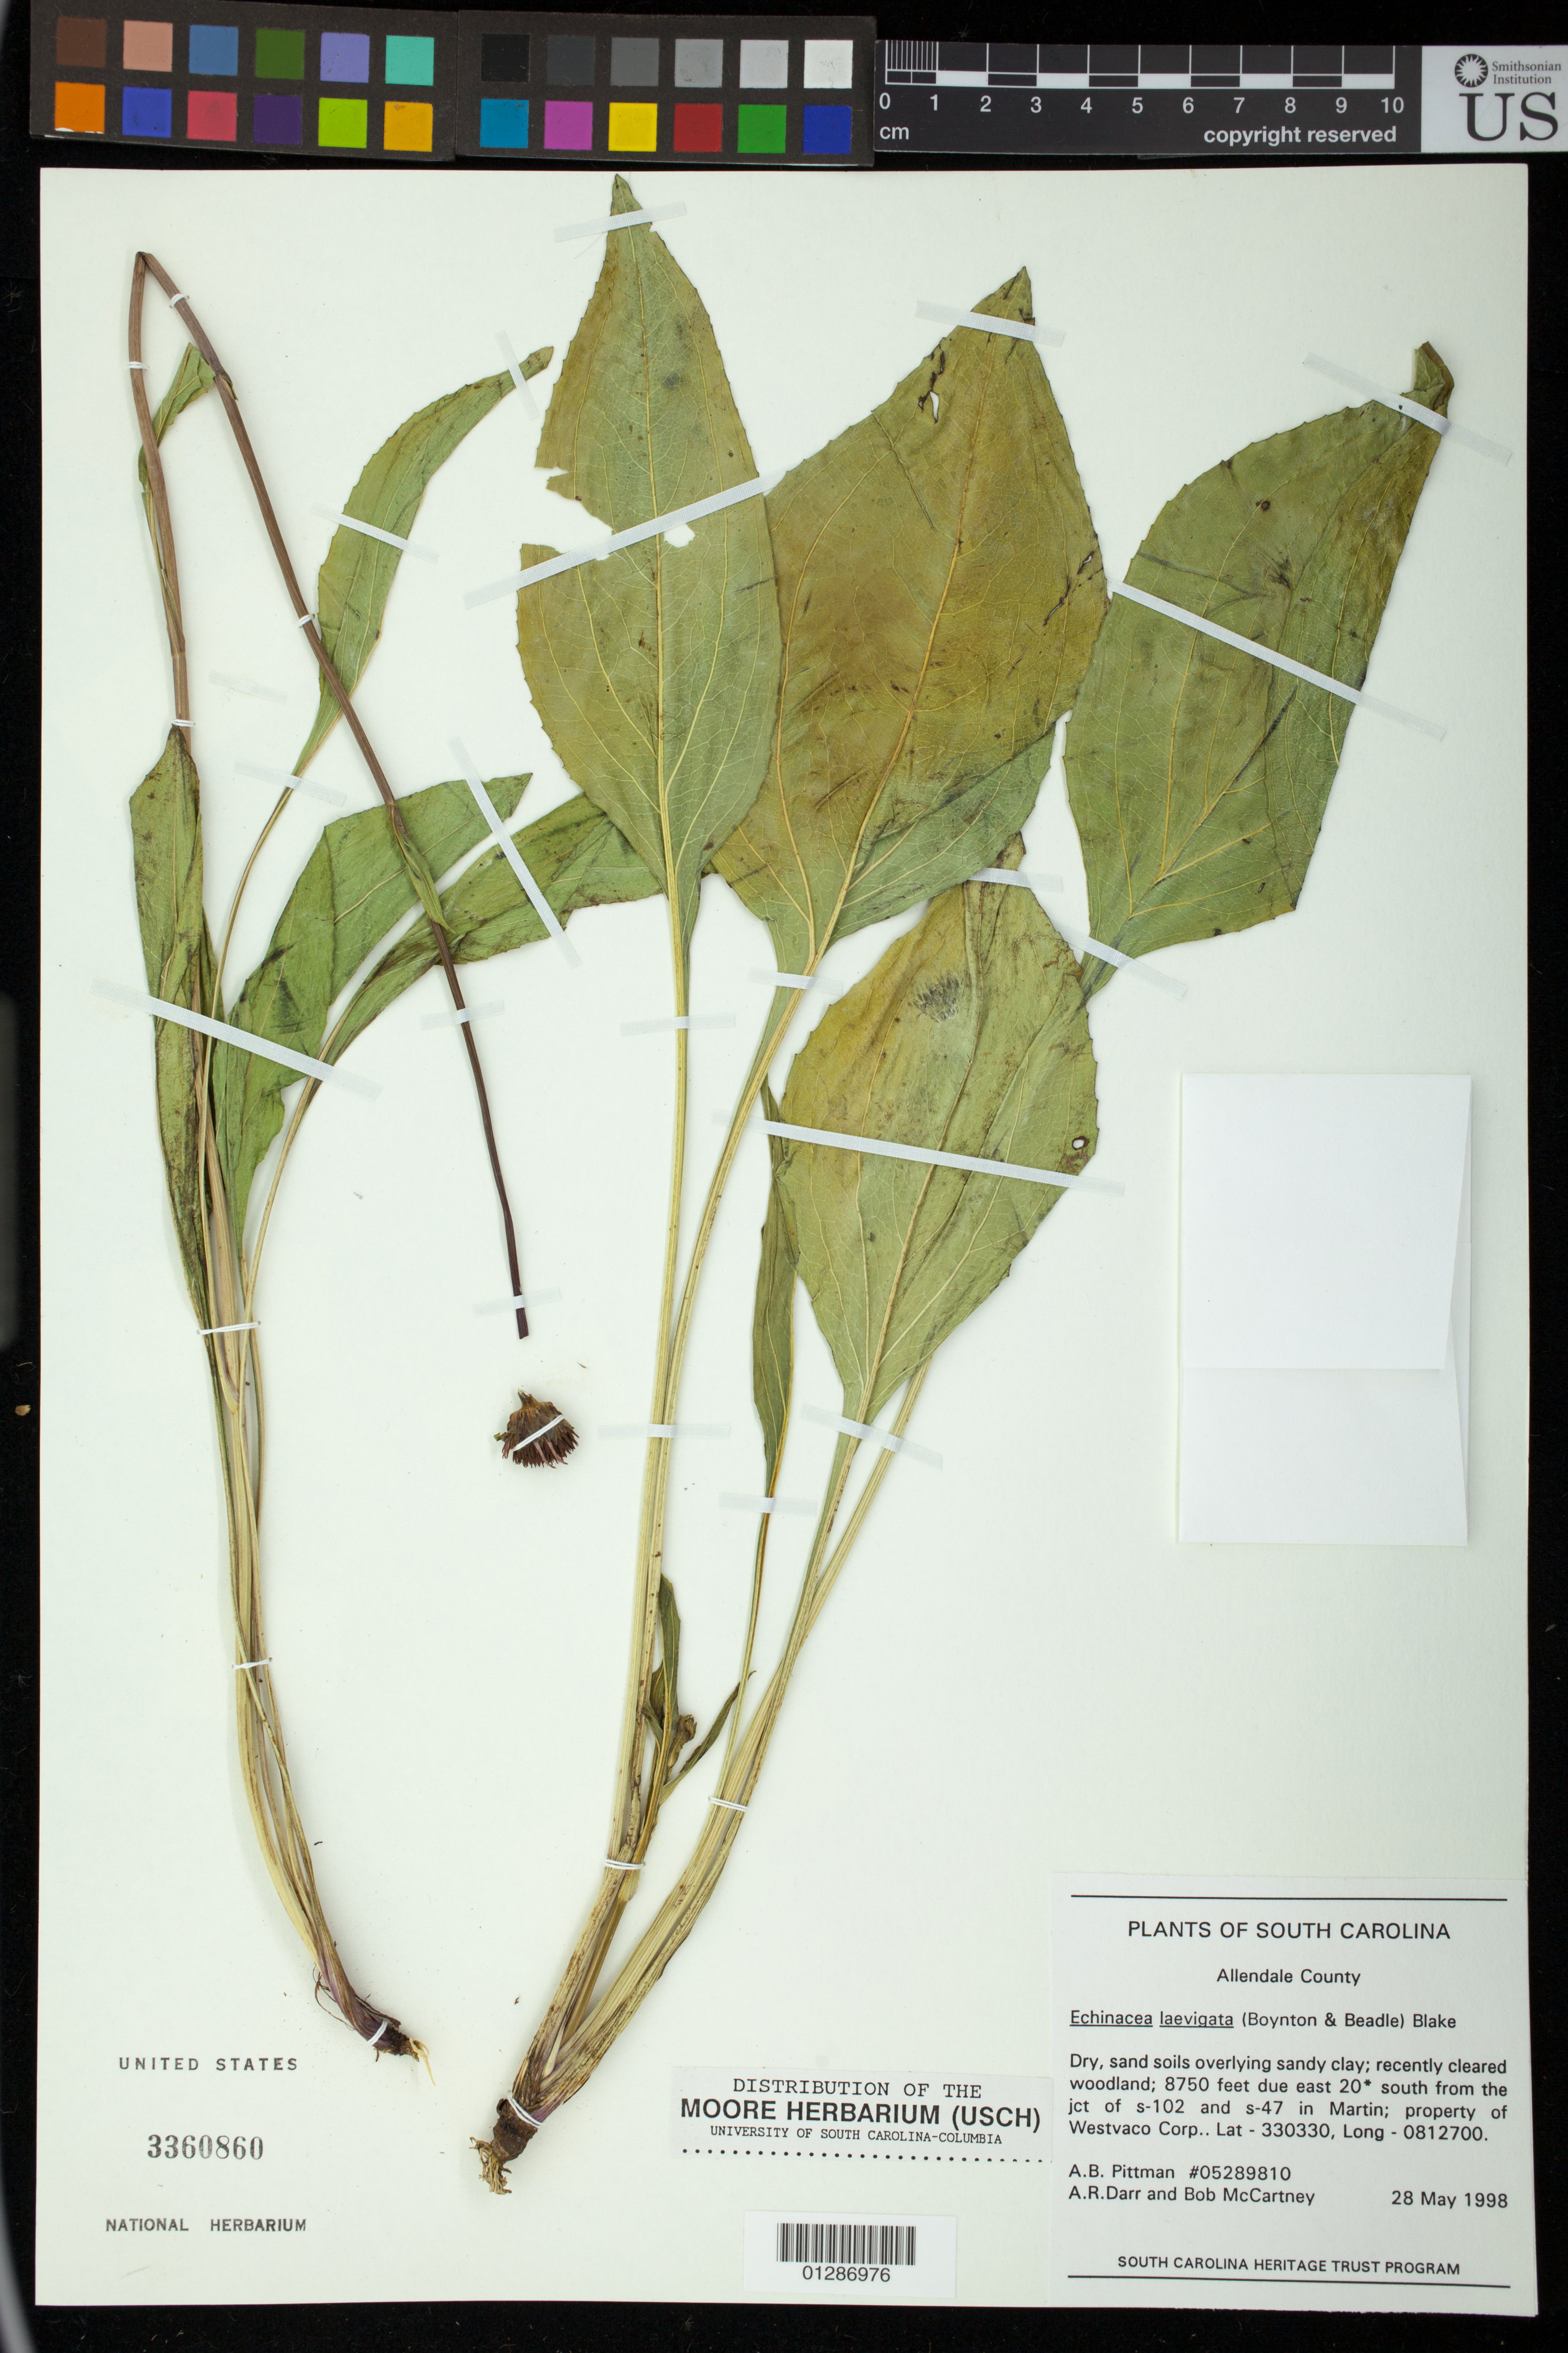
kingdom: Plantae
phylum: Tracheophyta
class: Magnoliopsida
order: Asterales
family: Asteraceae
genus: Echinacea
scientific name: Echinacea laevigata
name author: (F.E. Boynton & Beadle ex Small) S.F. Blake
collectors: A. B. Pittman, A. Darr & R. B. McCartney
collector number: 05289810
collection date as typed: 28 May 1998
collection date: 1998-05-28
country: United States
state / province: South Carolina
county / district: Allendale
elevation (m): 2667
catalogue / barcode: US 3360860